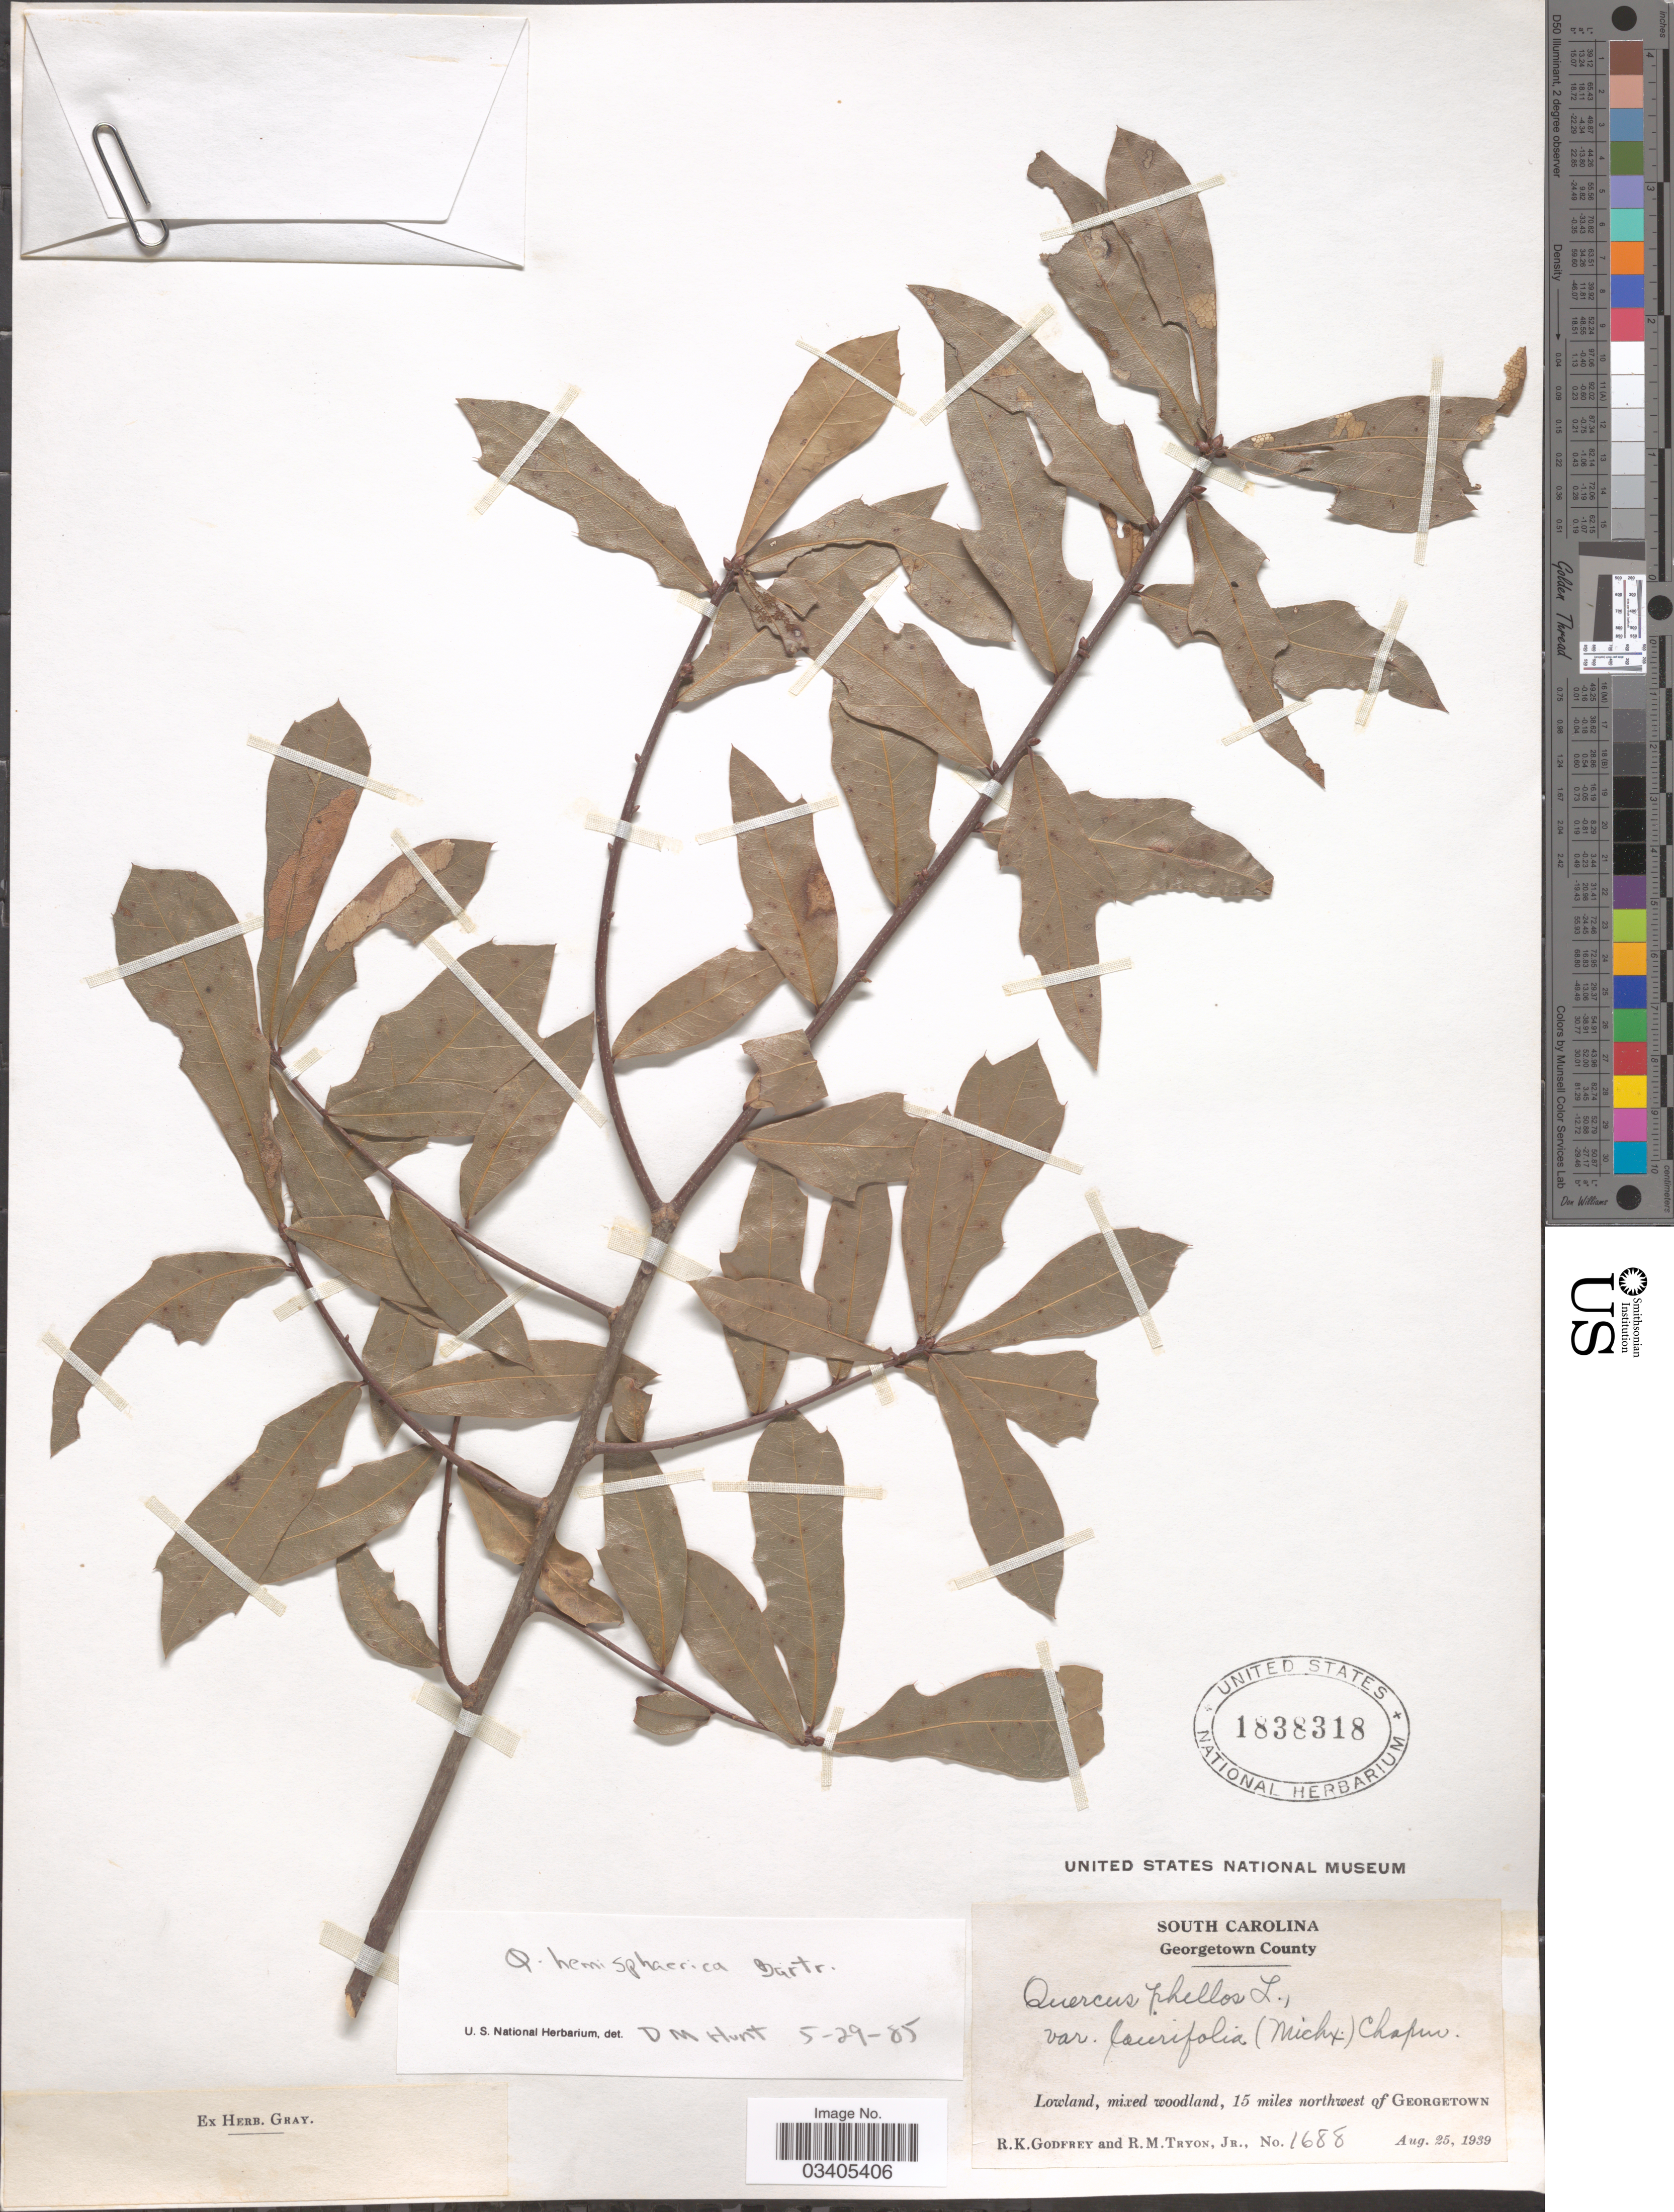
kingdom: Plantae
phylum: Tracheophyta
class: Magnoliopsida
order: Fagales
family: Fagaceae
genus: Quercus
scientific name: Quercus hemisphaerica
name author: W. Bartram ex Willd.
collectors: R. K. Godfrey & R. Tryon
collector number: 1688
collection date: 1939-08-25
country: United States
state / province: South Carolina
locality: Georgetown County. 15 miles northwest of Georgetown.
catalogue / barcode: US 1838318